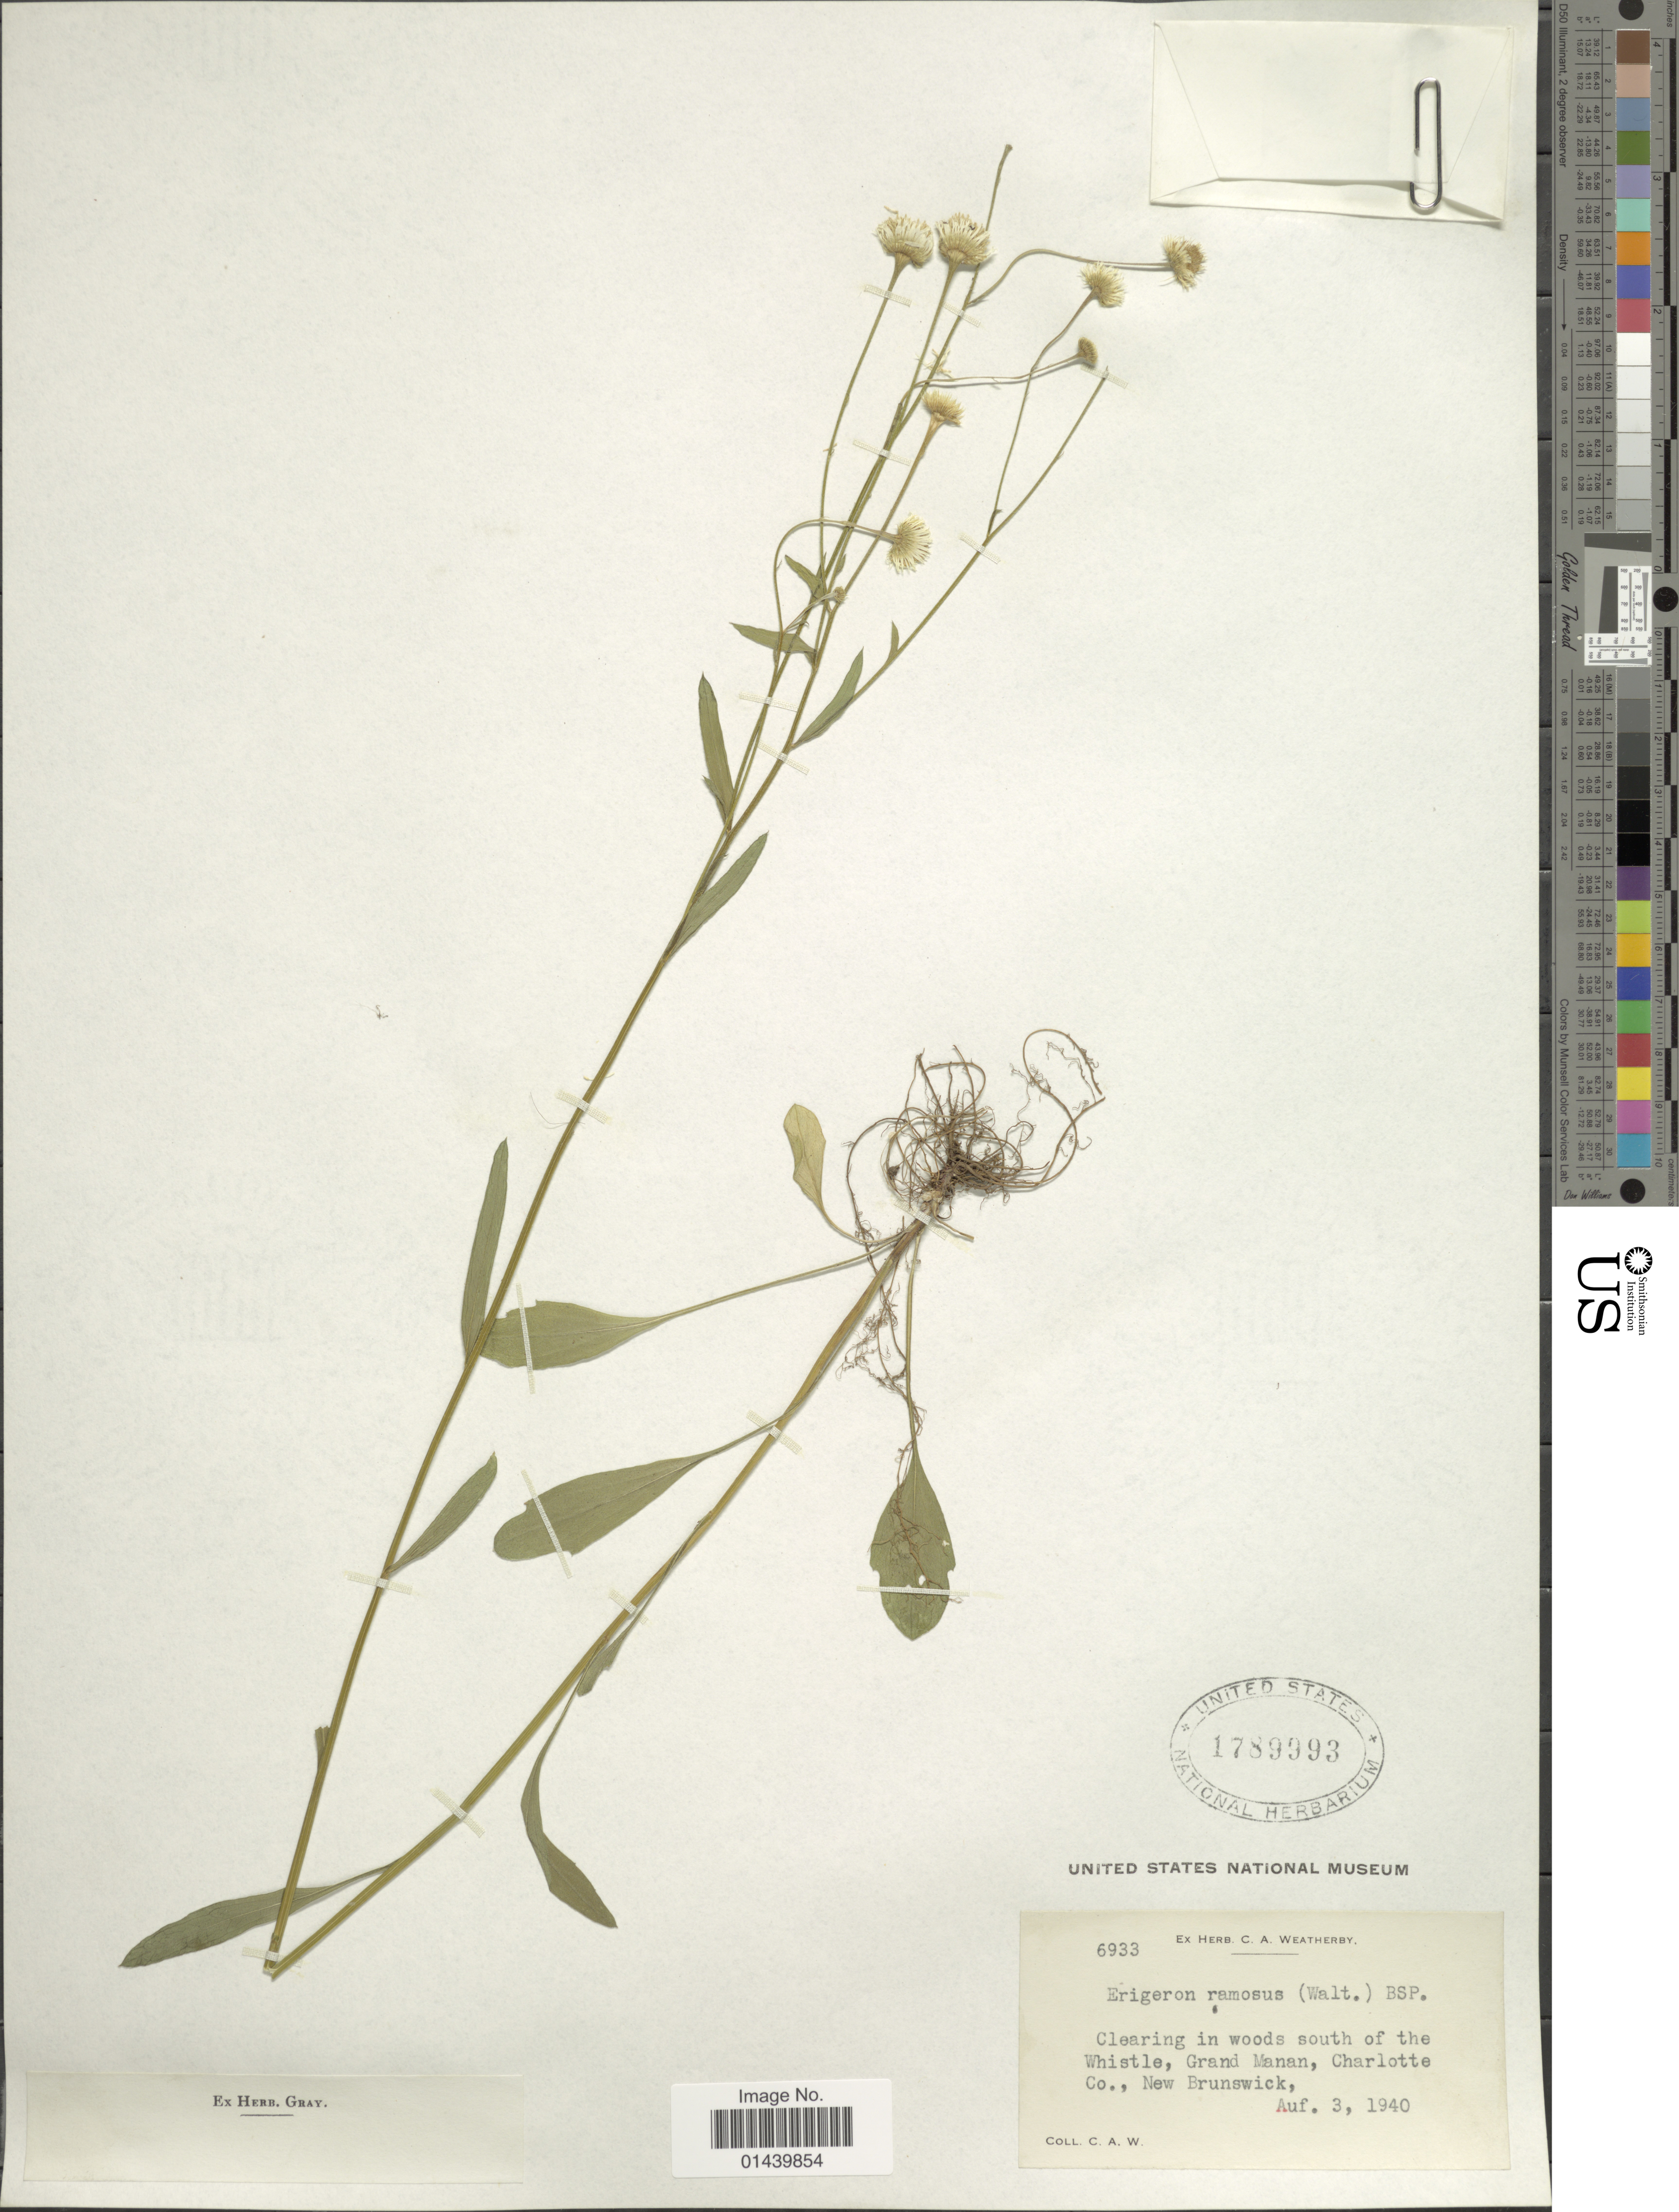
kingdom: Plantae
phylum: Tracheophyta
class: Magnoliopsida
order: Asterales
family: Asteraceae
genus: Erigeron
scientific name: Erigeron strigosus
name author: Muhl. ex Willd.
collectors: C. A. Weatherby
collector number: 6933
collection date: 1940-08-03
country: Canada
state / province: New Brunswick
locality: Clearing in woods south of the Whistle, Grand Manan, Charlotte Co.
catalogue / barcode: US 1789993